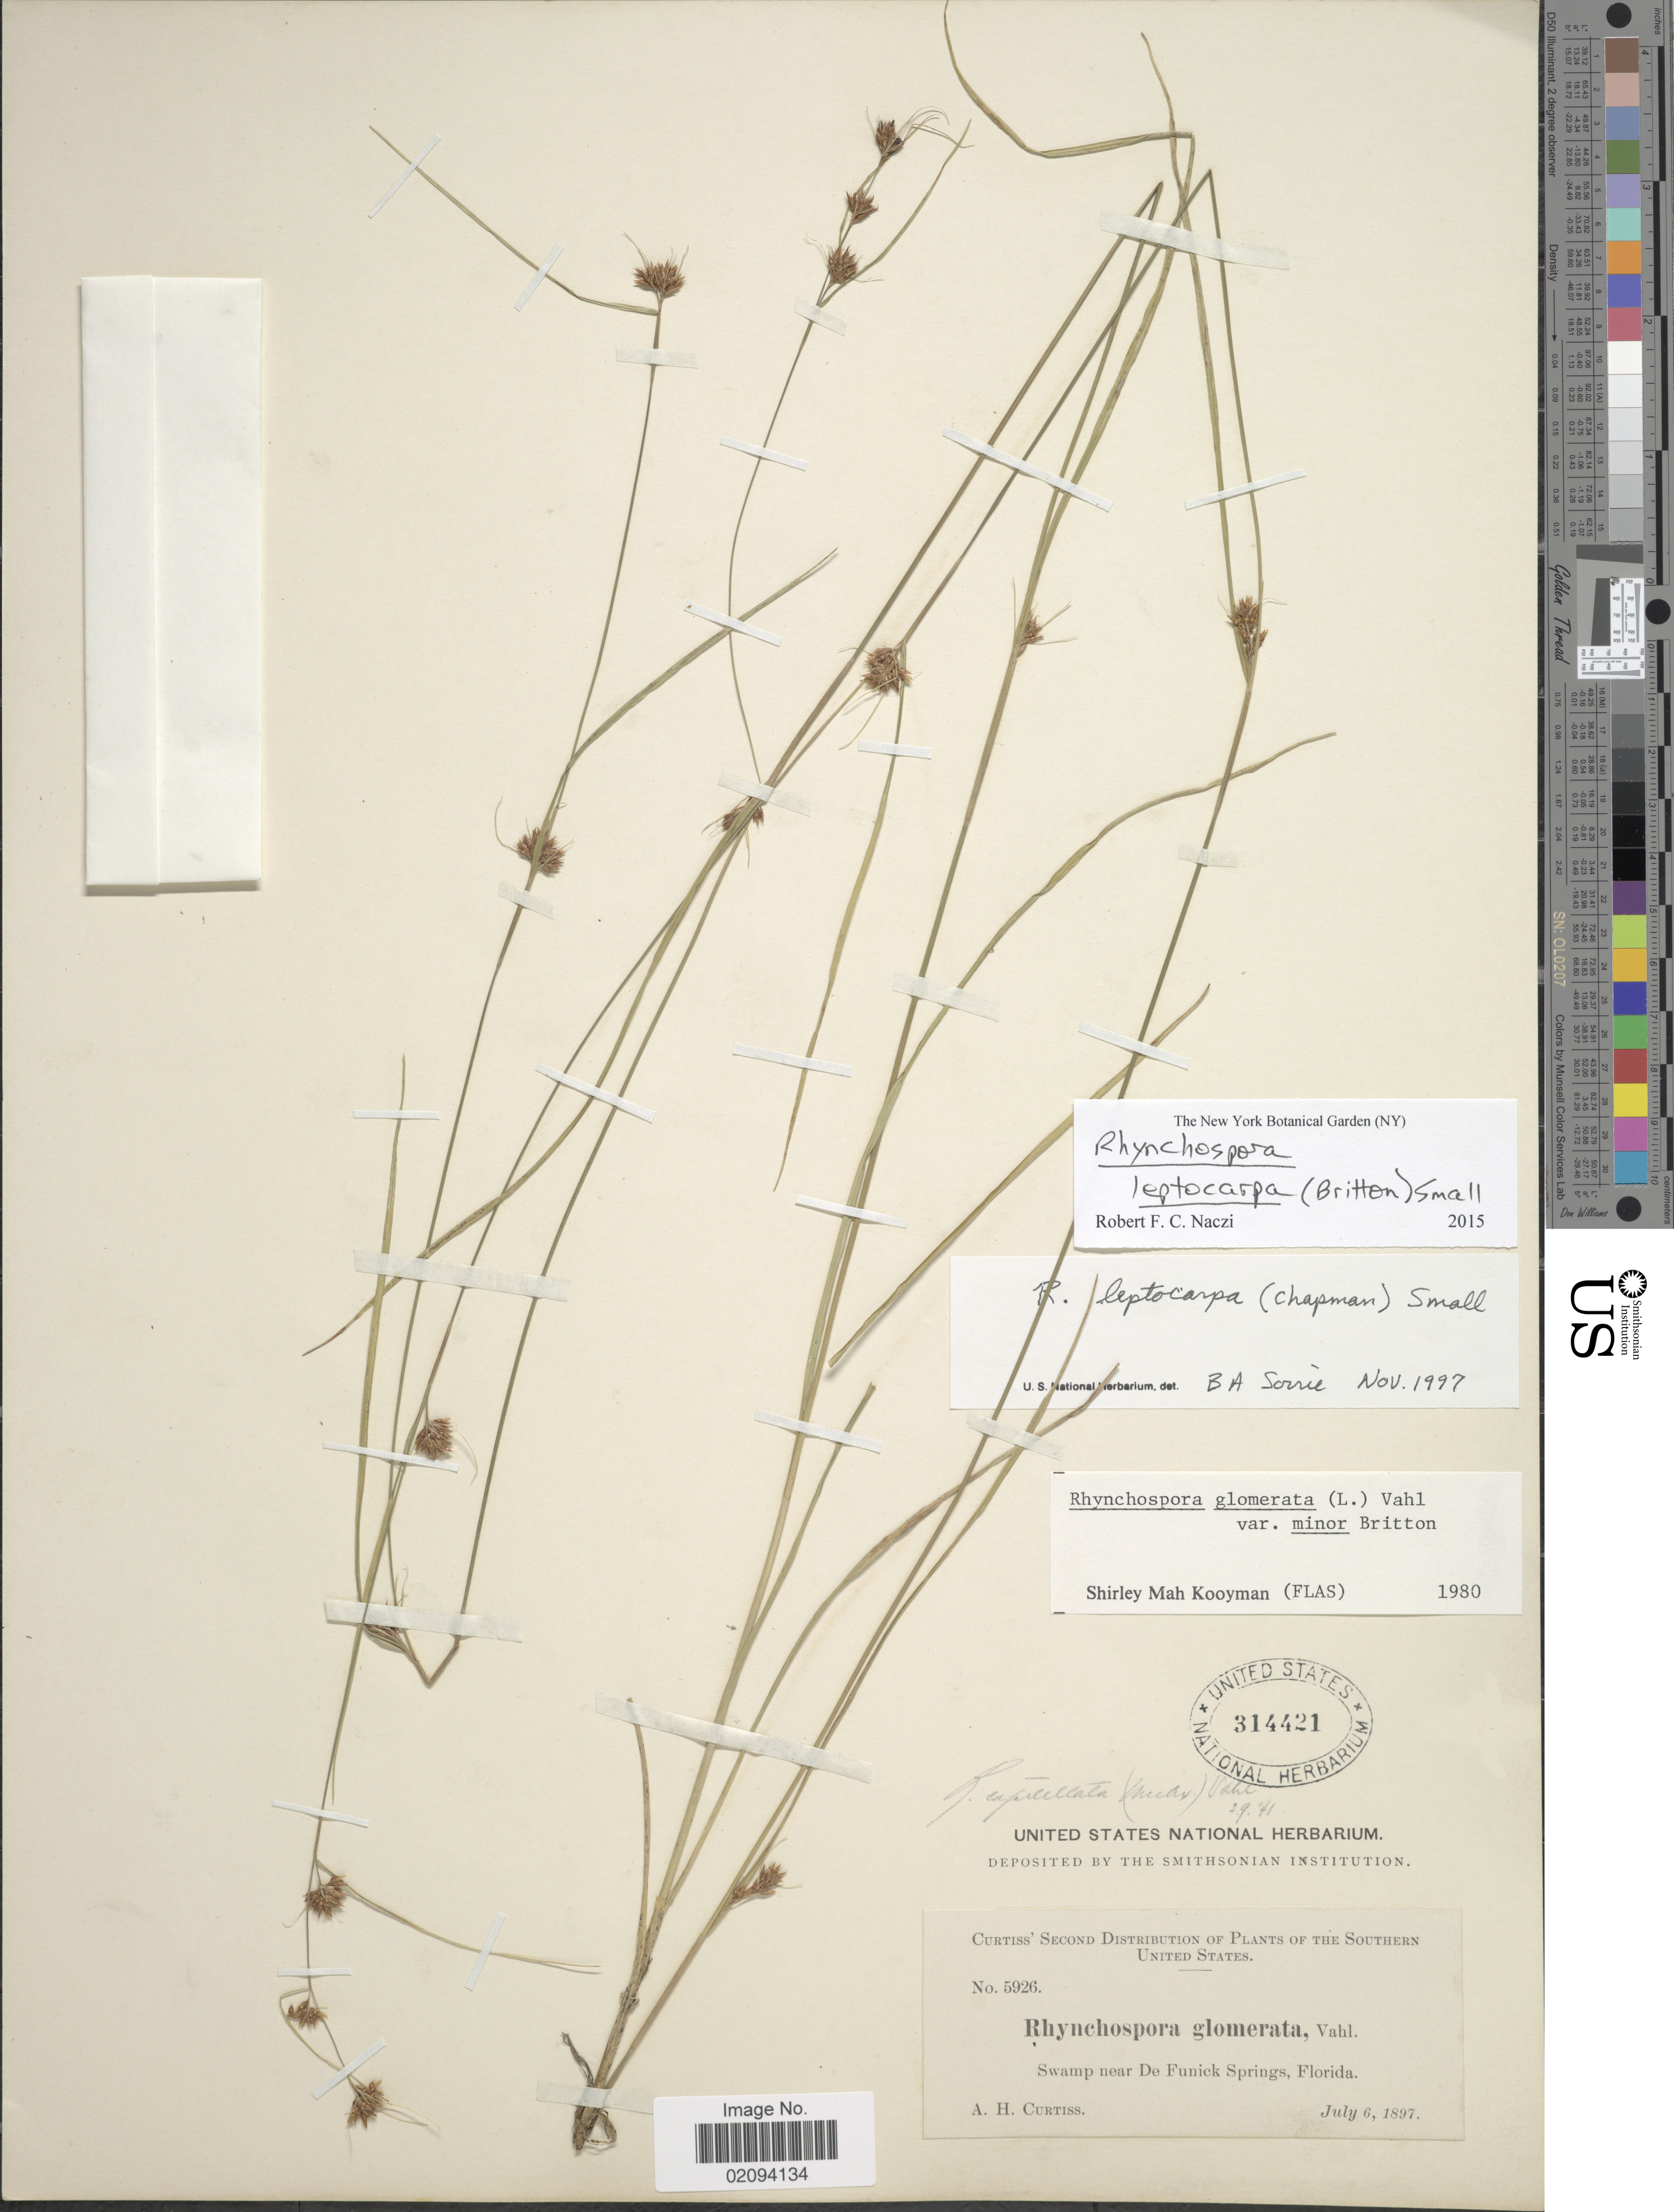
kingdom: Plantae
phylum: Tracheophyta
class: Liliopsida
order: Poales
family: Cyperaceae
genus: Rhynchospora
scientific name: Rhynchospora leptocarpa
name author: (Chapm. ex Britton) Small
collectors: A. H. Curtiss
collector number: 5926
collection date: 1897-07-06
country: United States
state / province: Florida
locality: Swamp near De Funick Springs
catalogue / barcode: US 314421